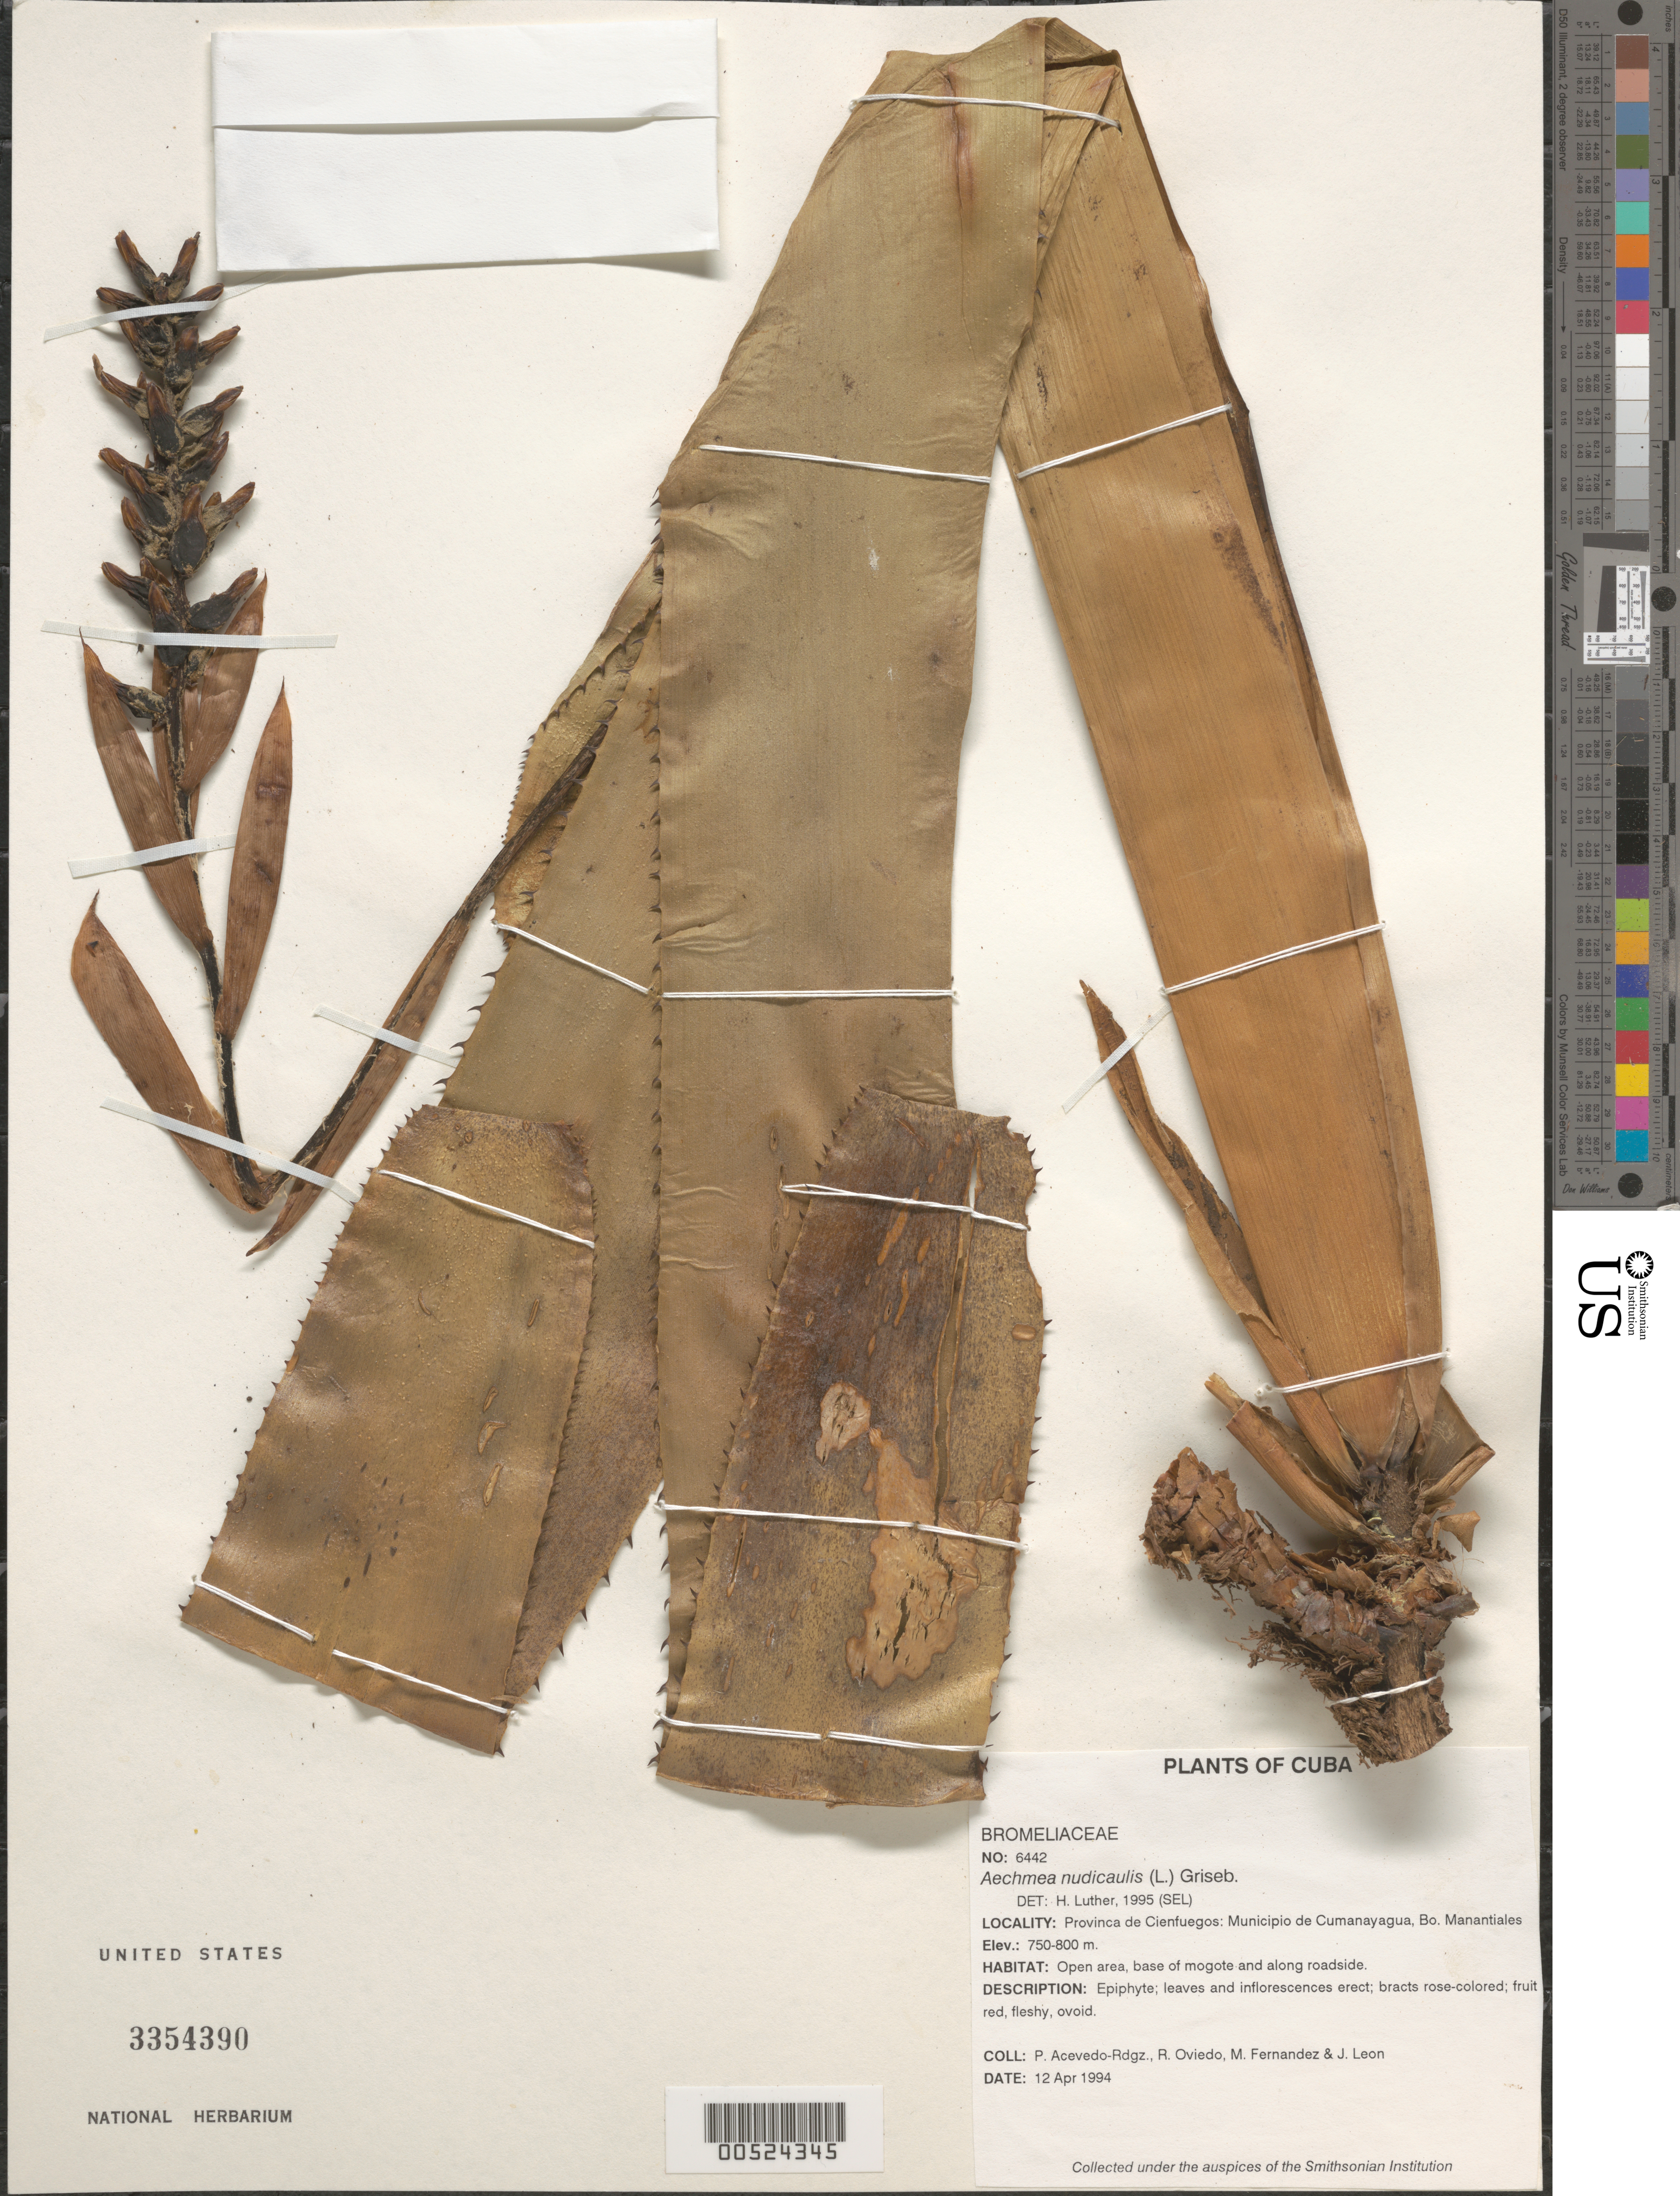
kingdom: Plantae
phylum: Tracheophyta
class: Liliopsida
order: Poales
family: Bromeliaceae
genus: Aechmea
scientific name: Aechmea nudicaulis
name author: (L.) Griseb.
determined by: Luther, Hans E.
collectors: P. Acevedo-Rodr., R. Oviedo, M. Fernández & J. León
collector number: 6442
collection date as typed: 12 Apr 1994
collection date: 1994-04-12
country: Cuba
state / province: Cienfuegos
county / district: Municipio de Cumanayagua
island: Cuba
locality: Bo Manantiales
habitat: Open area, base of mogote and along roadside.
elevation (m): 750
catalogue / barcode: US 3354390